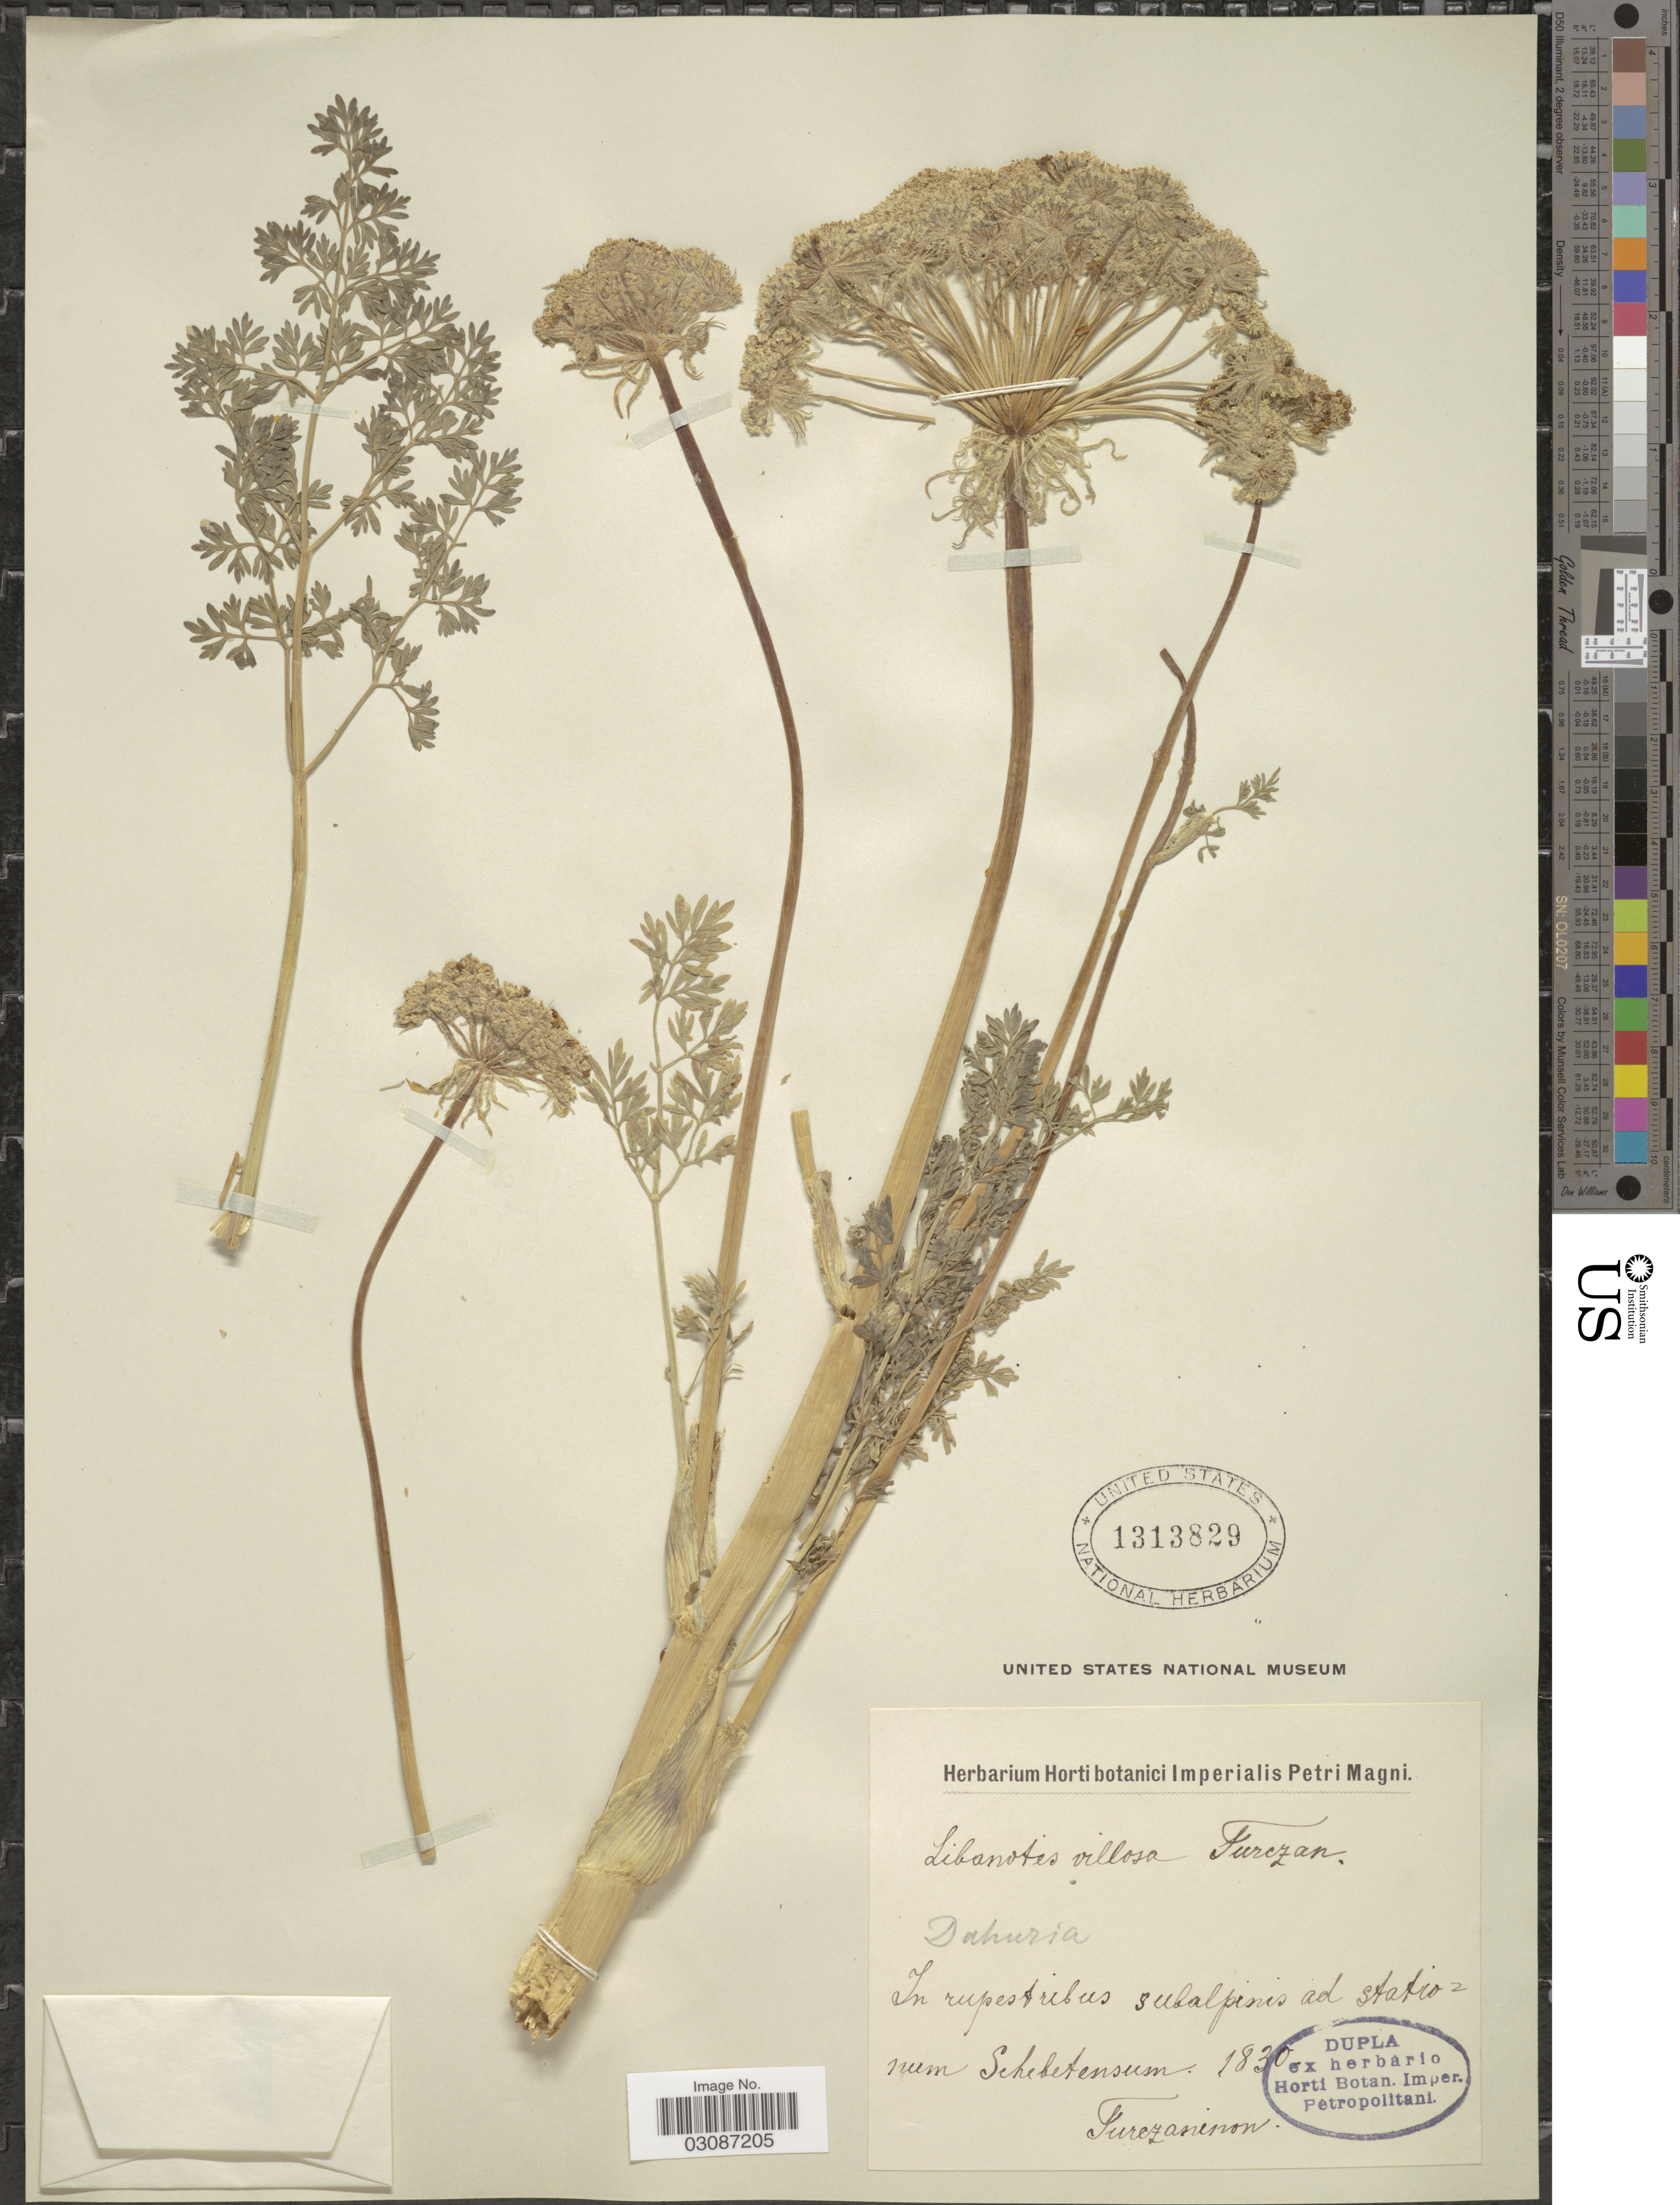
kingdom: Plantae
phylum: Tracheophyta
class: Magnoliopsida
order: Apiales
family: Apiaceae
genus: Libanotis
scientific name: Libanotis villosa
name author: Turcz. ex Fisch. & C.A. Mey.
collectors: -. Turezaninow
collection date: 1830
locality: In rupestribus subalpinis ad Statio num Schebetensum.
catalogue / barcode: US 1313829